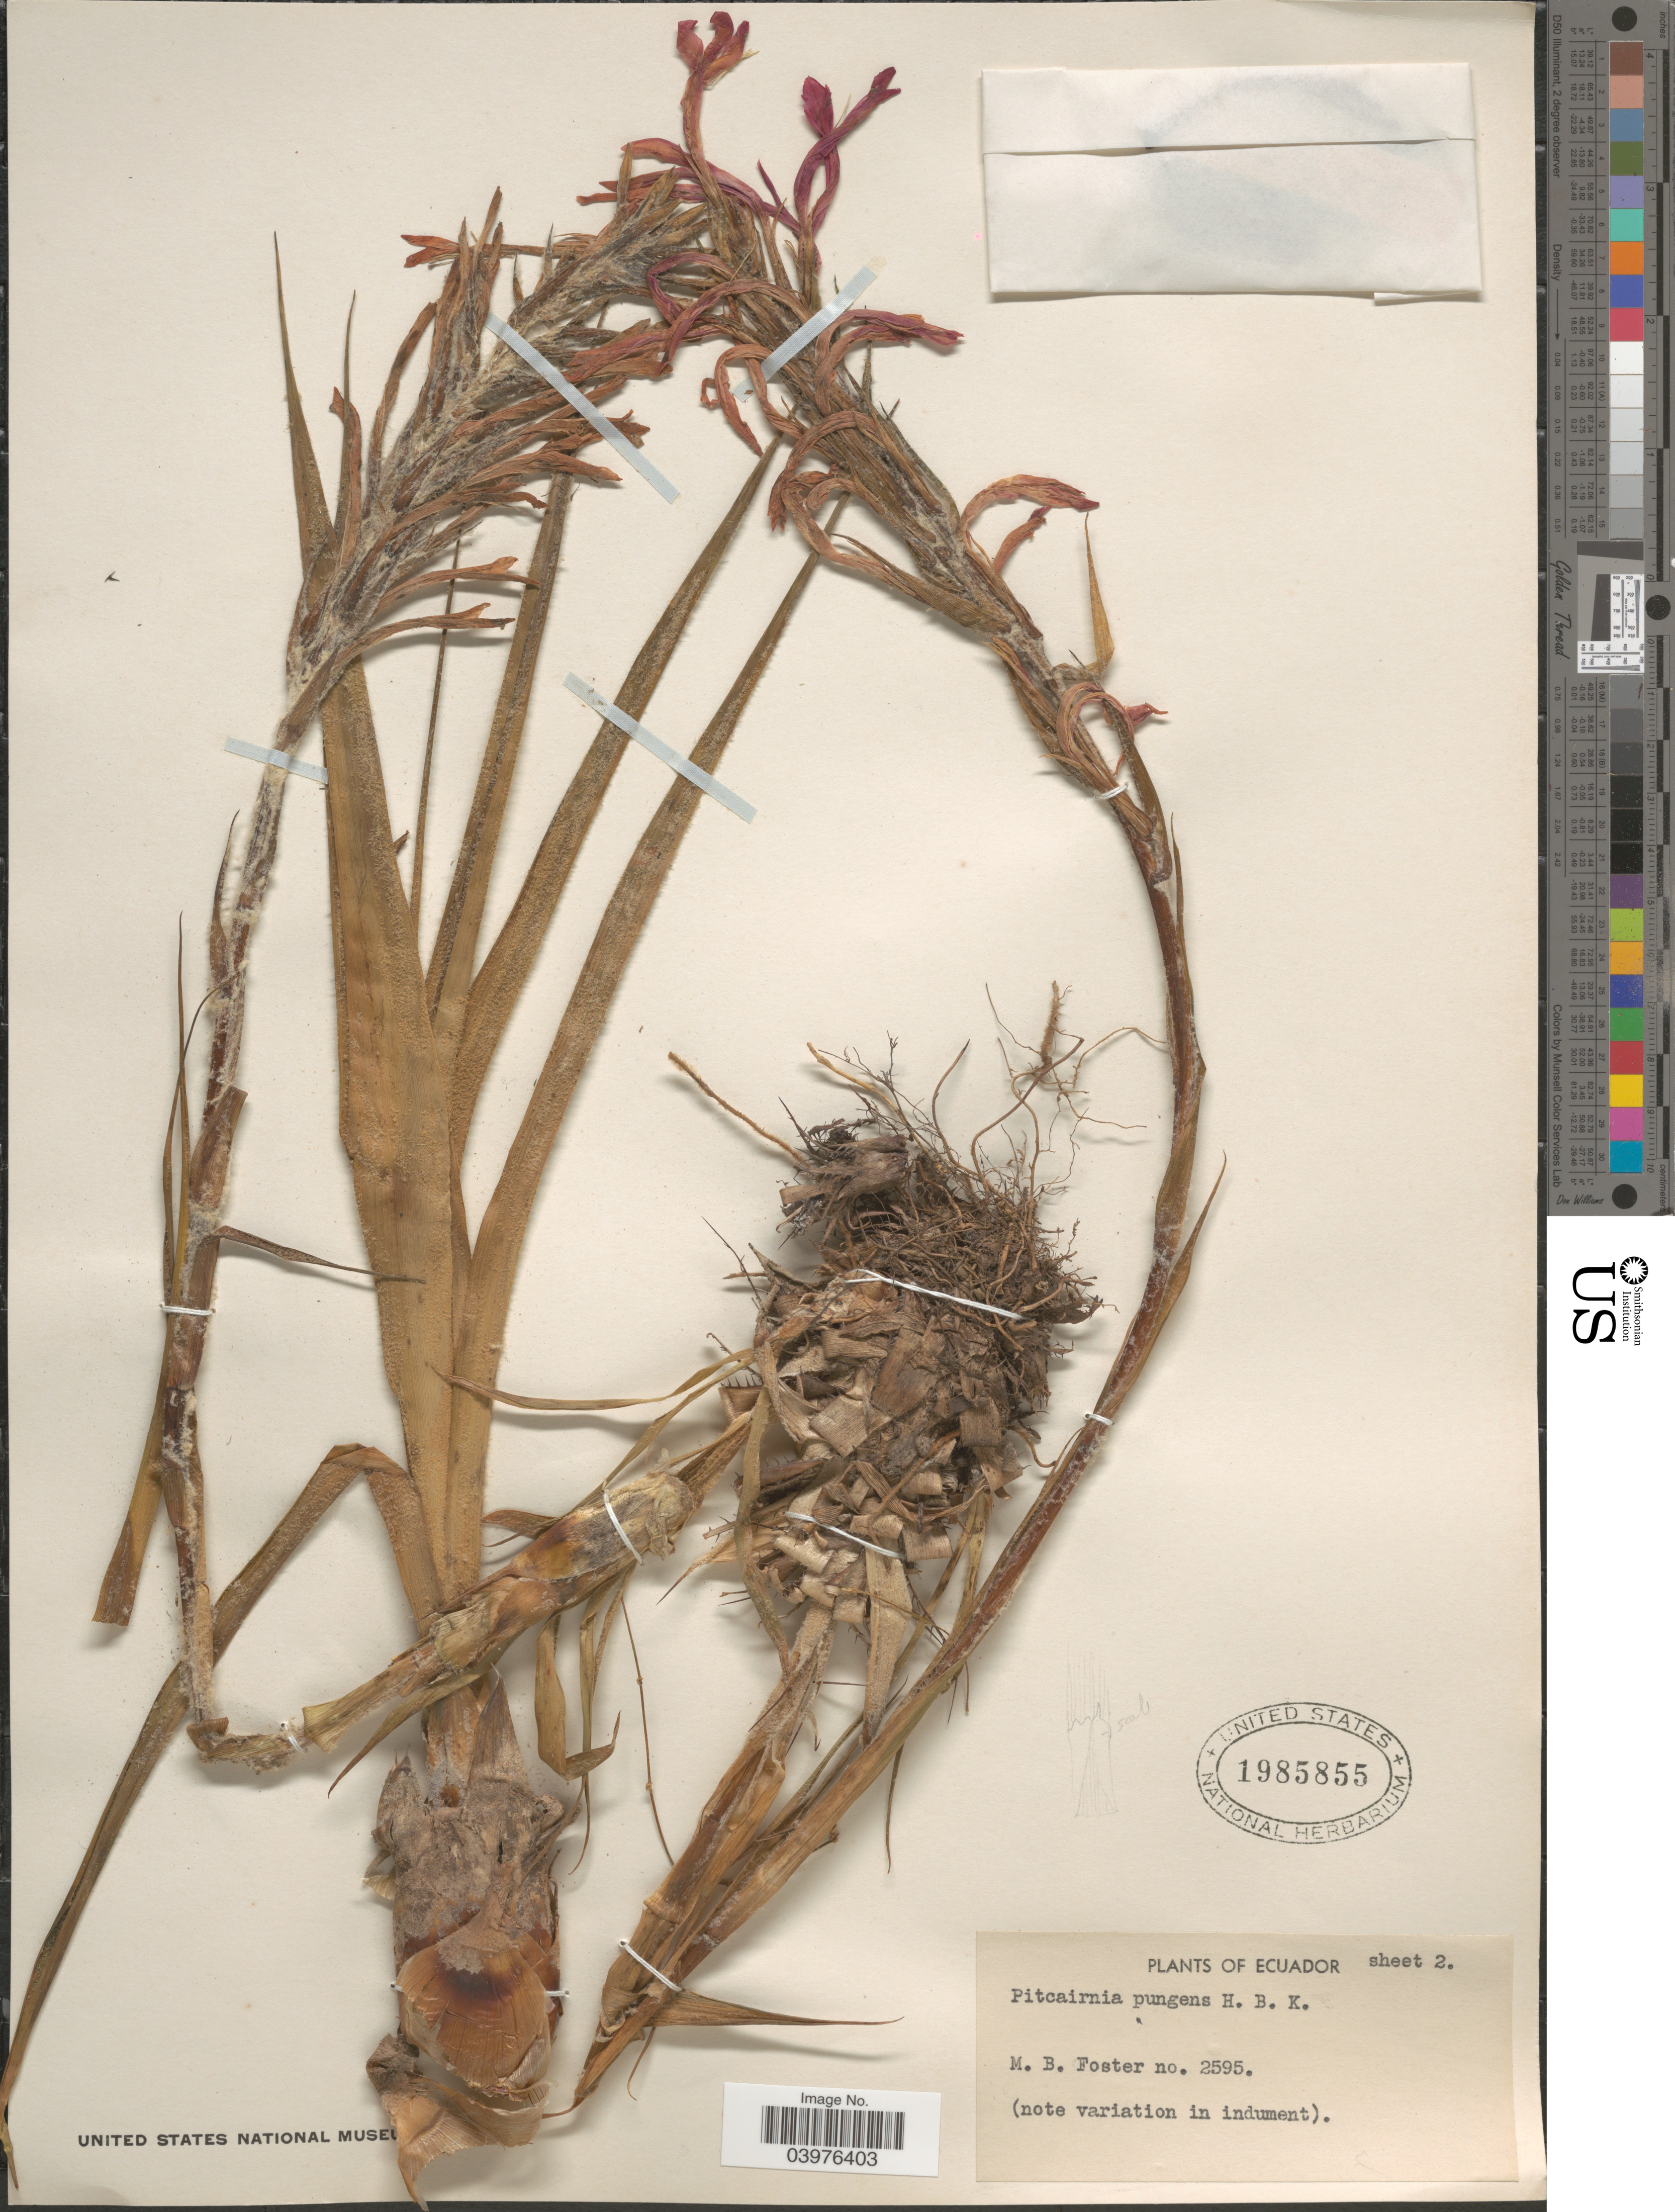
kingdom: Plantae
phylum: Tracheophyta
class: Liliopsida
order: Poales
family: Bromeliaceae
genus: Pitcairnia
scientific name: Pitcairnia pungens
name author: Kunth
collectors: M. B. Foster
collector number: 2595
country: Ecuador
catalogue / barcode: US 1985855